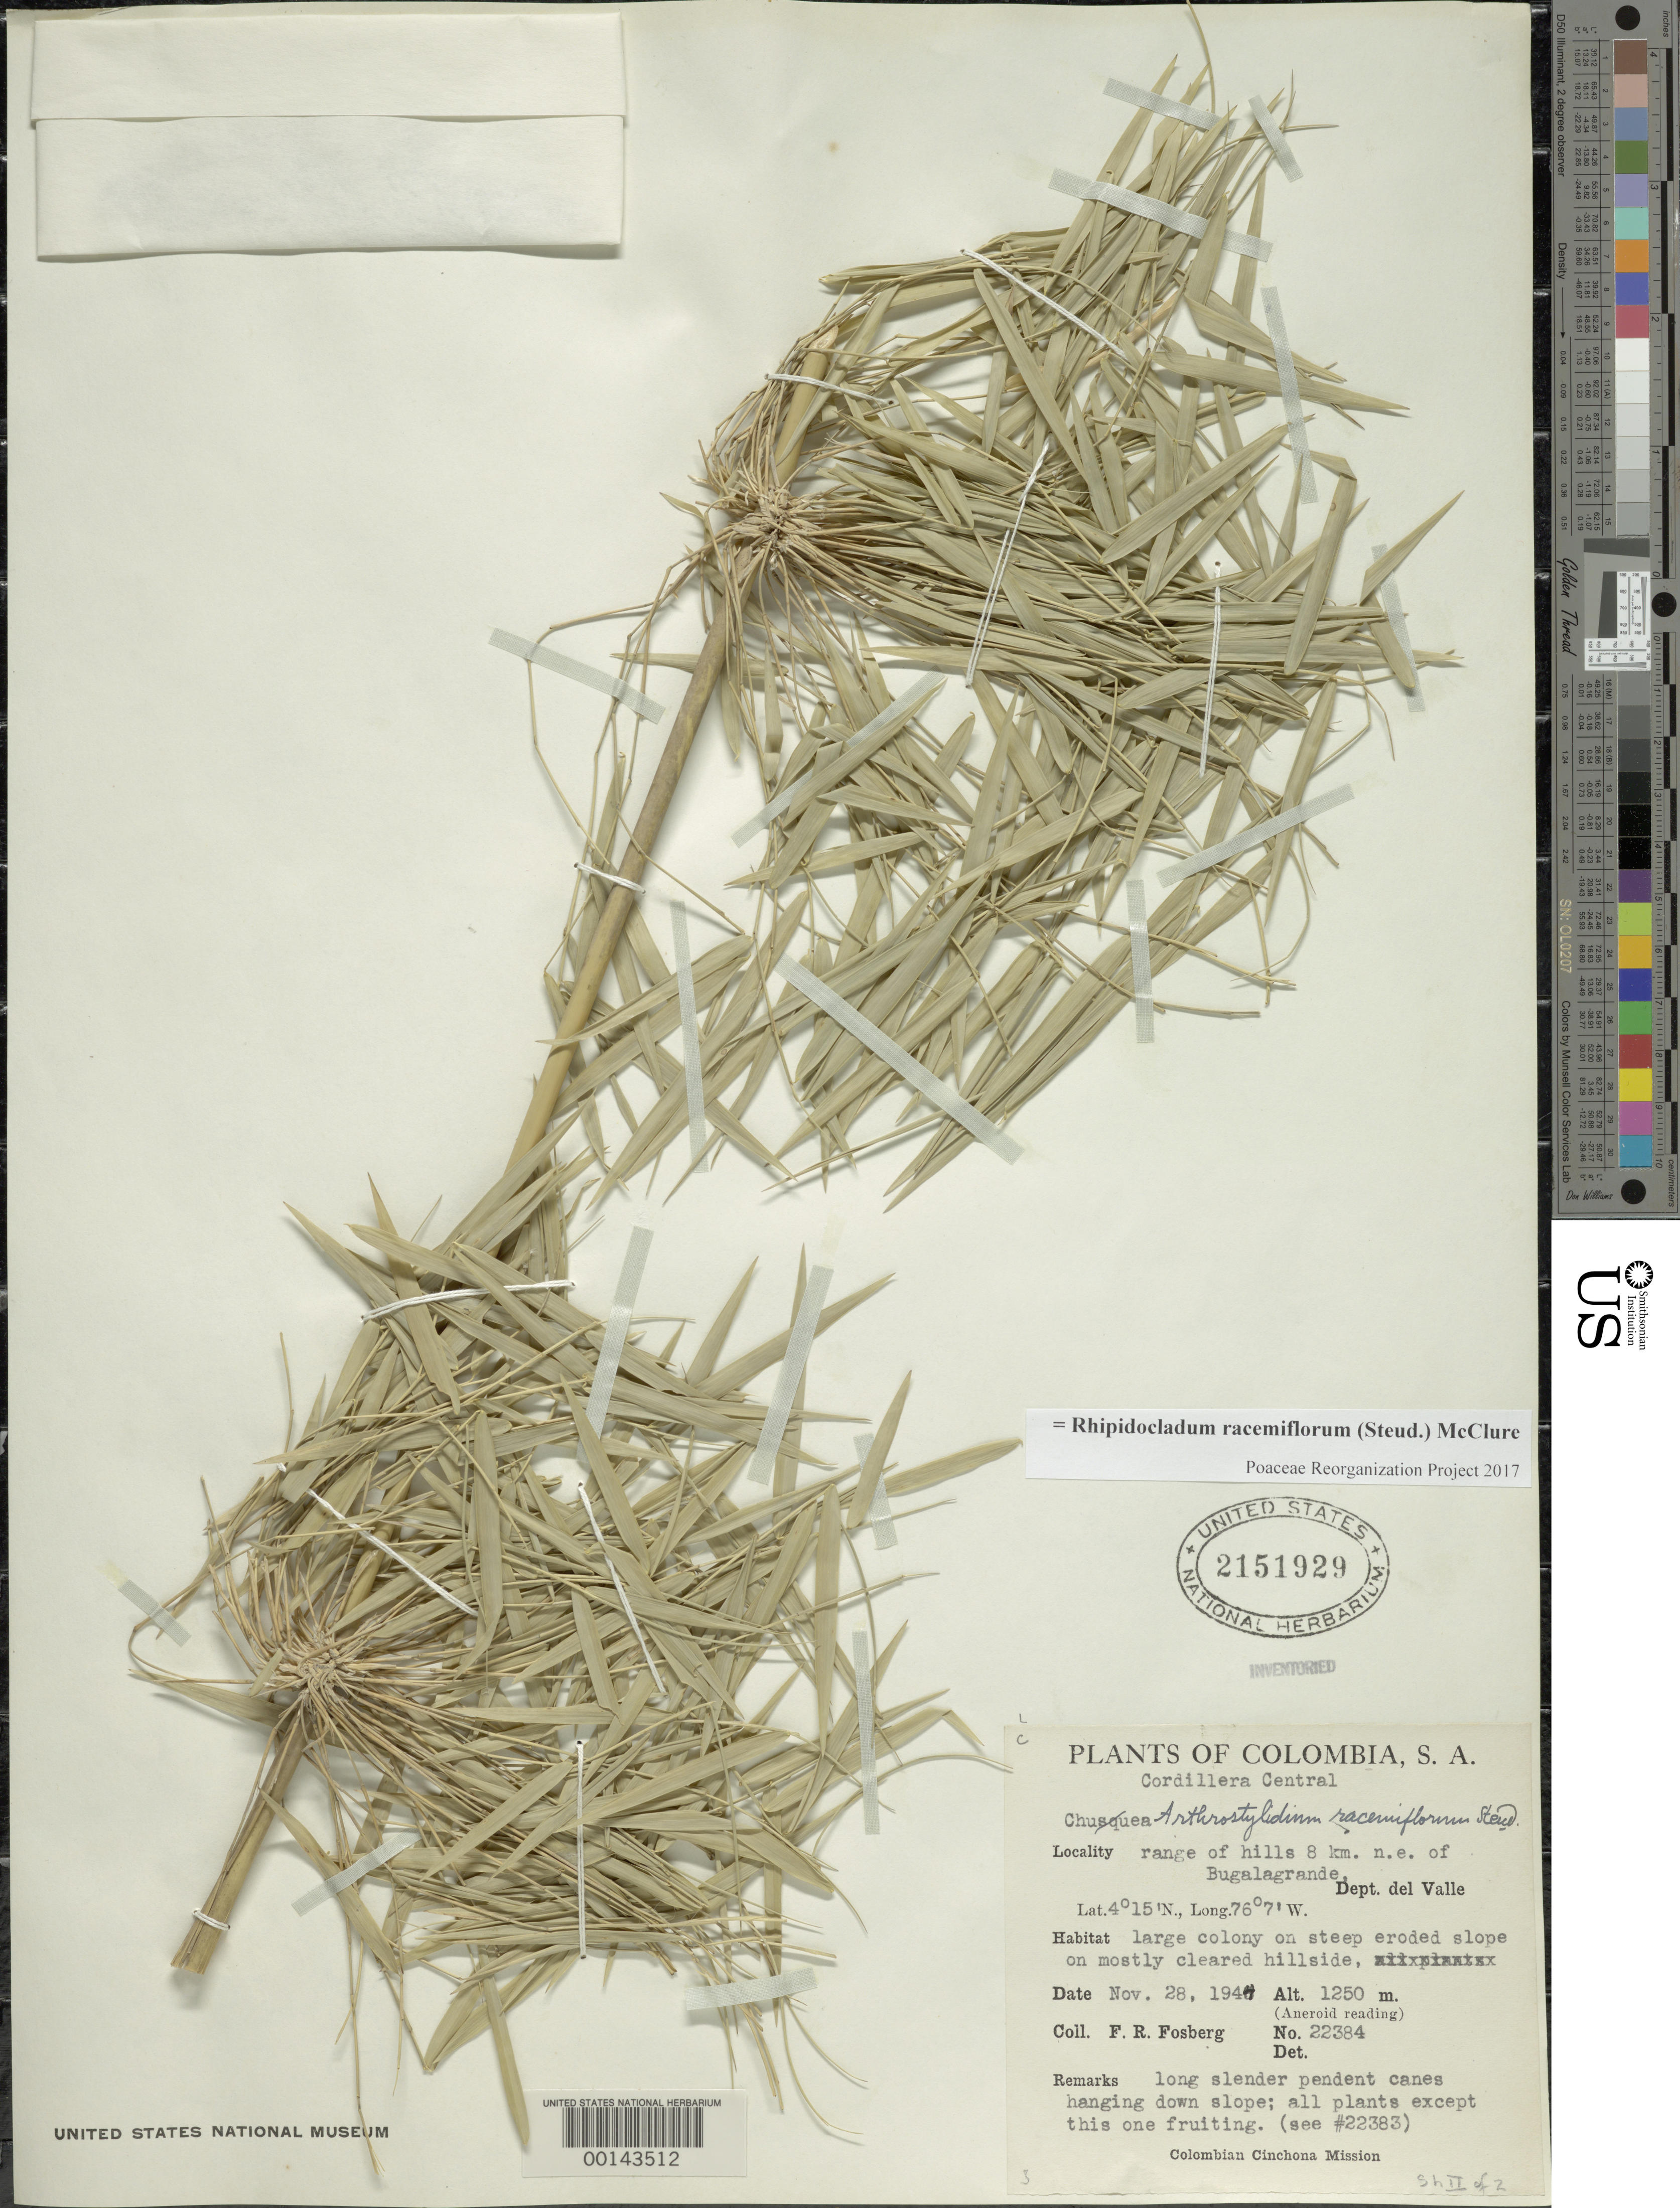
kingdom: Plantae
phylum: Tracheophyta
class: Liliopsida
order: Poales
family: Poaceae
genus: Rhipidocladum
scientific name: Rhipidocladum racemiflorum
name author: (Steud.) McClure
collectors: F. R. Fosberg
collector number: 22384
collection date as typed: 28 Nov 1944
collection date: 1944-11-28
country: Colombia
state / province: Valle del Cauca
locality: Bugala Grande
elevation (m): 1250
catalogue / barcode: US 2151929